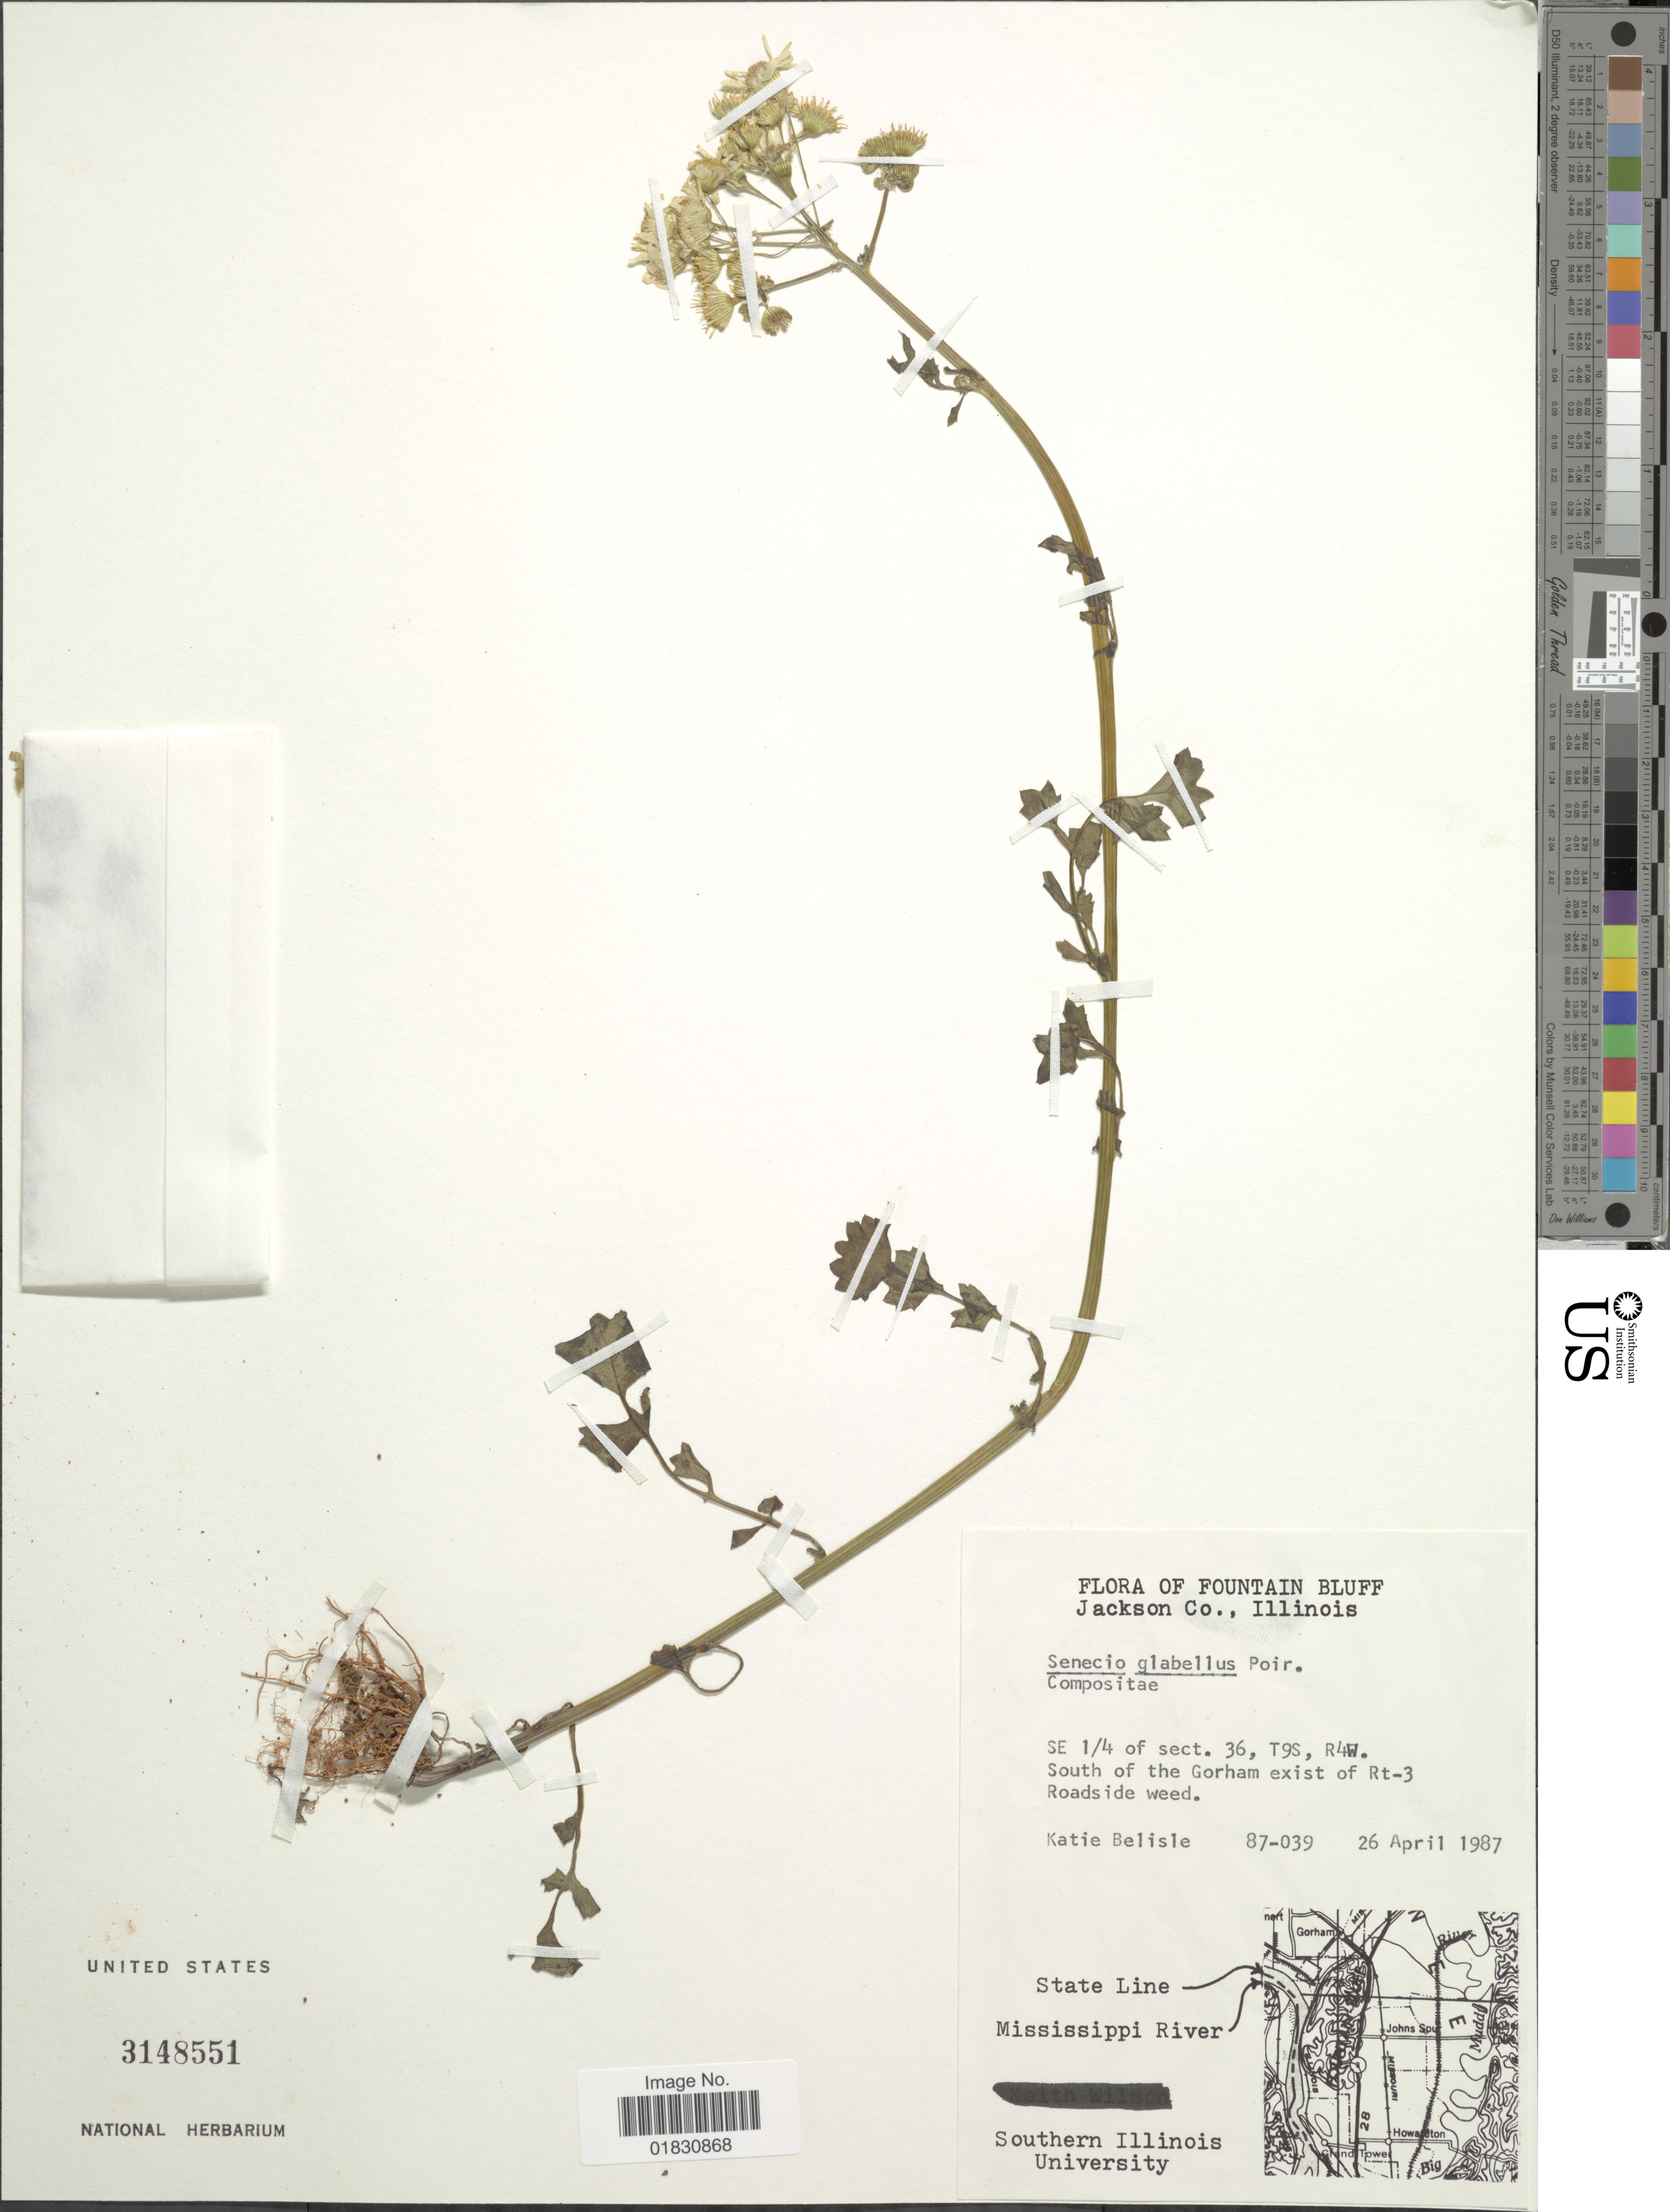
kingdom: Plantae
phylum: Tracheophyta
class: Magnoliopsida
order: Asterales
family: Asteraceae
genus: Packera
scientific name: Packera glabella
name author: (Poir.) C. Jeffrey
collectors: K. Belisle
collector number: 87-039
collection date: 1987-04-26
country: United States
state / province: Illinois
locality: Fountain Bluff, Jackson Co., Illinois, SE ¼ of sect. 36, T9S, R4W, South of the Gorham exist of RT-3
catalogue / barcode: US 3148551